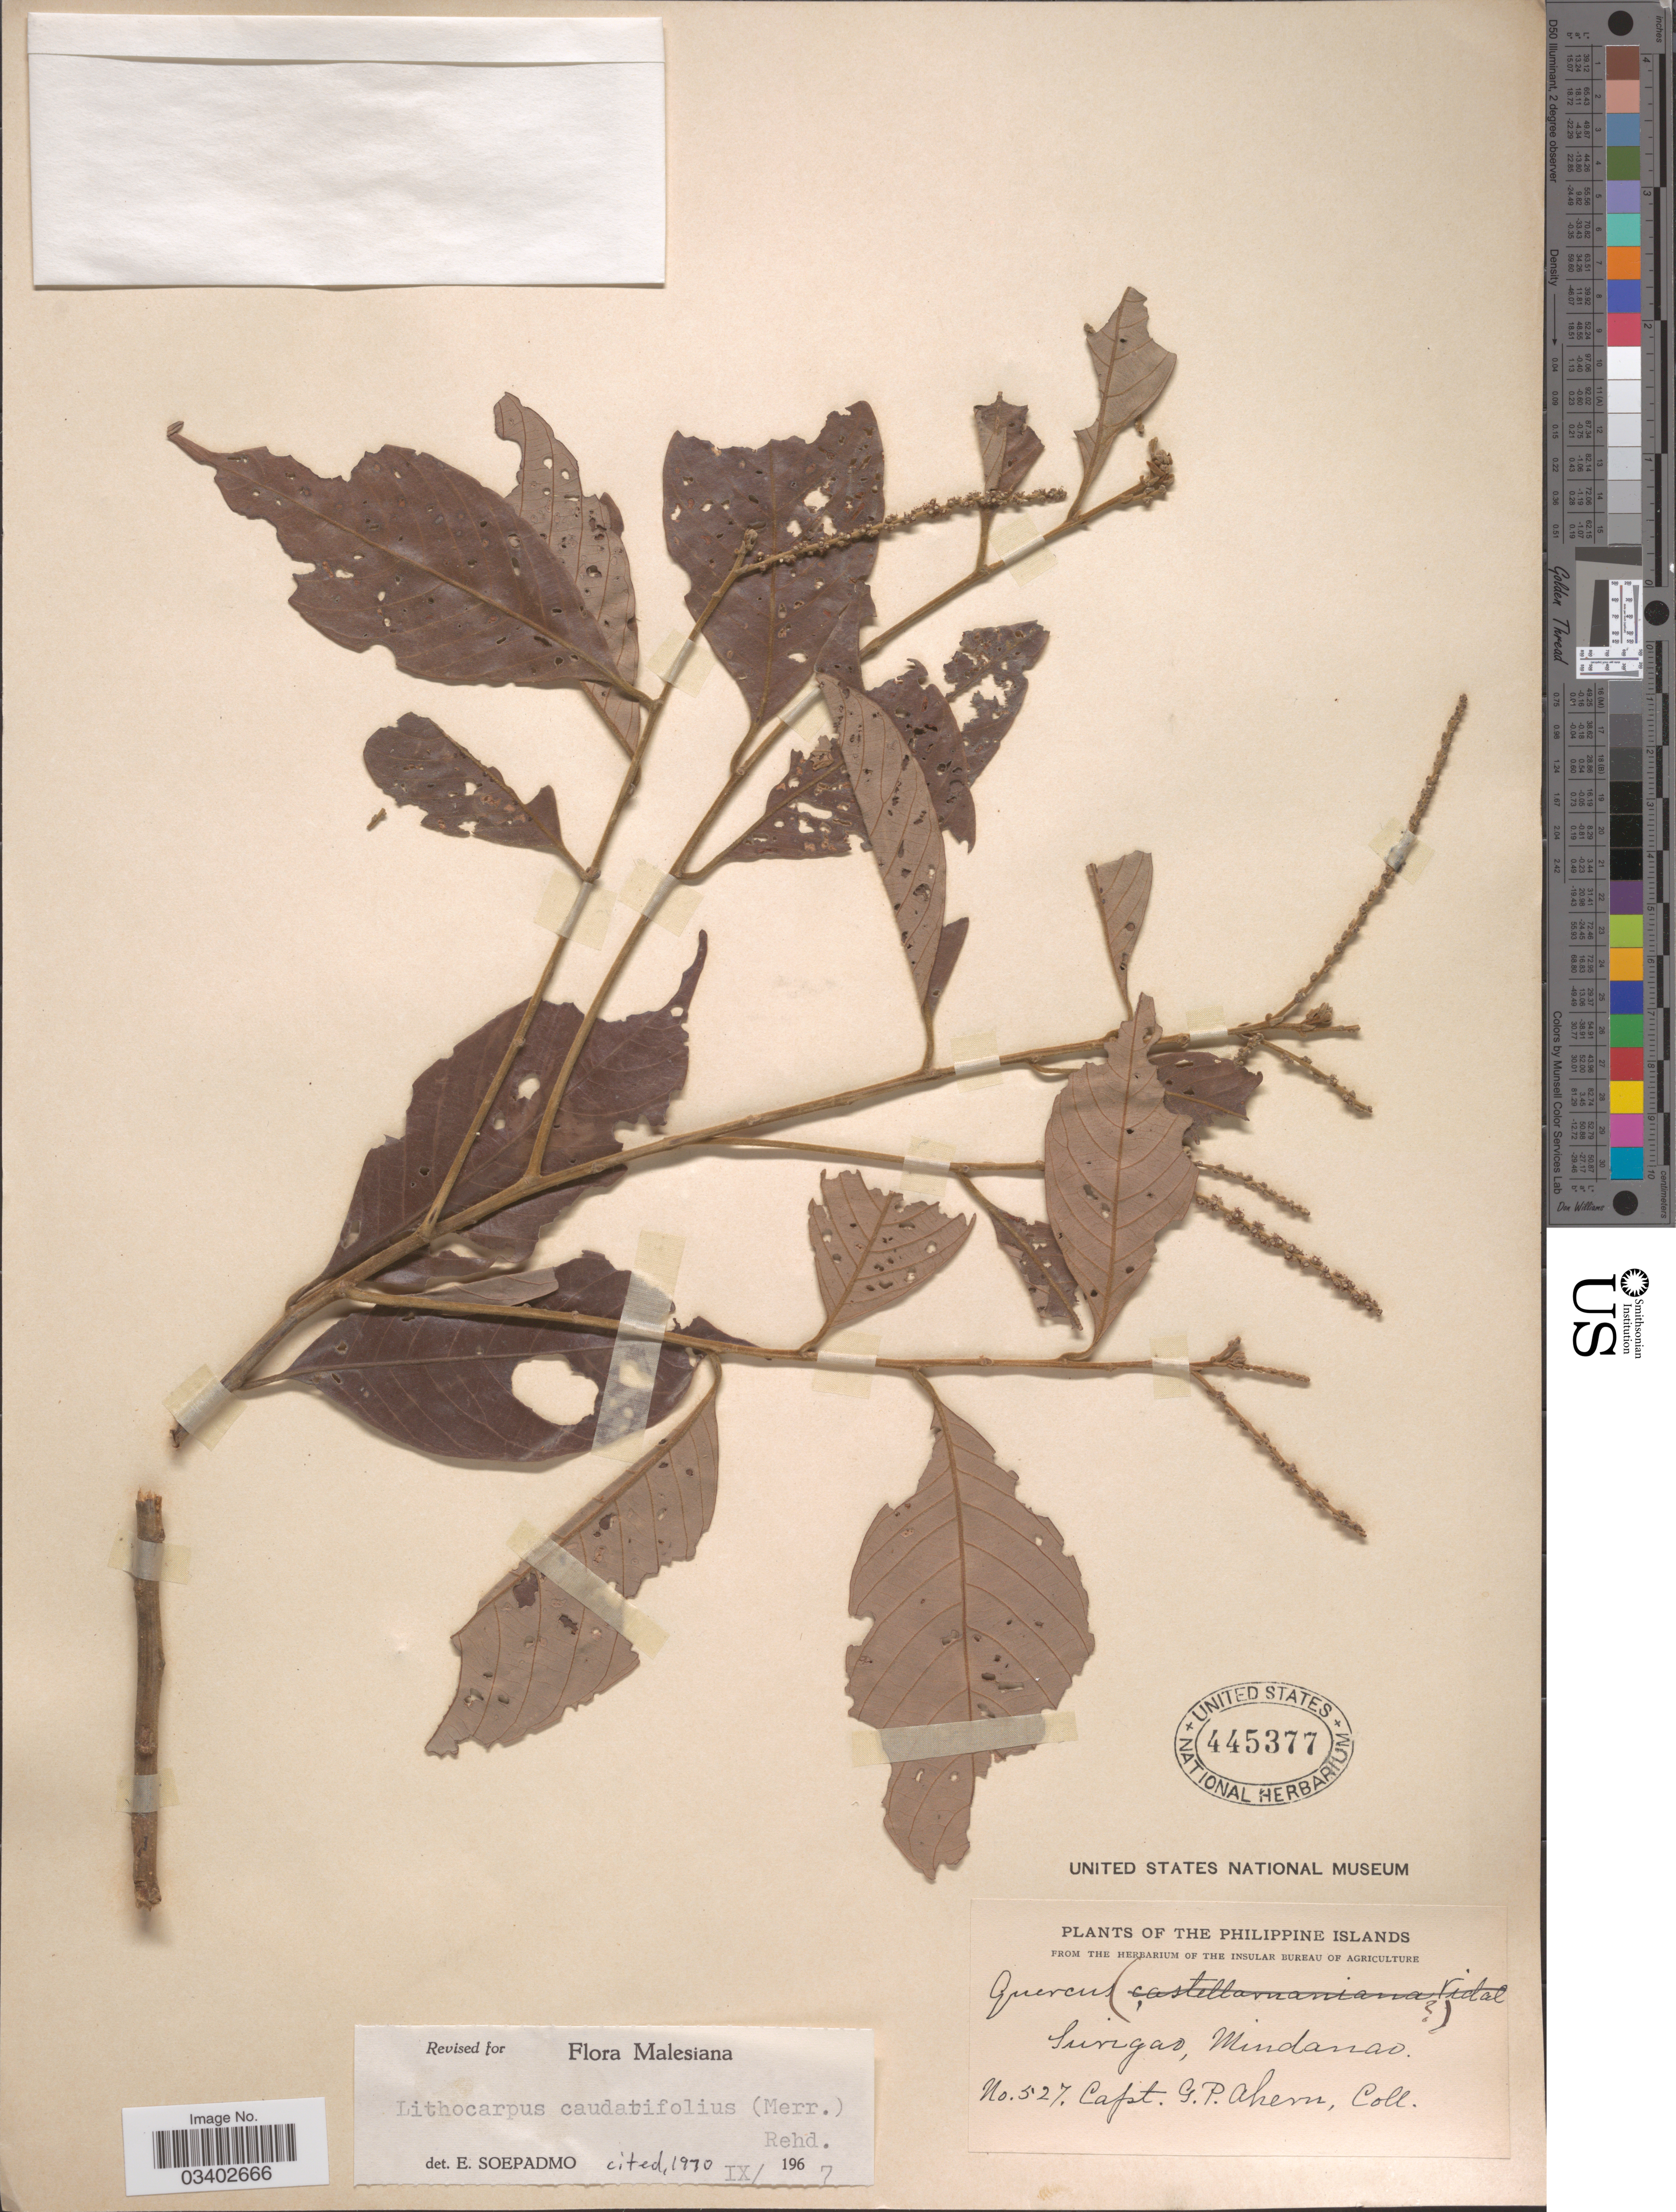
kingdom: Plantae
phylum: Tracheophyta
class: Magnoliopsida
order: Fagales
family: Fagaceae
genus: Lithocarpus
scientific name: Lithocarpus caudatifolius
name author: (Merr.) Rehder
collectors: G. Ahern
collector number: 527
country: Philippines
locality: Surigao, Mindanao.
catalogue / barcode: US 445377